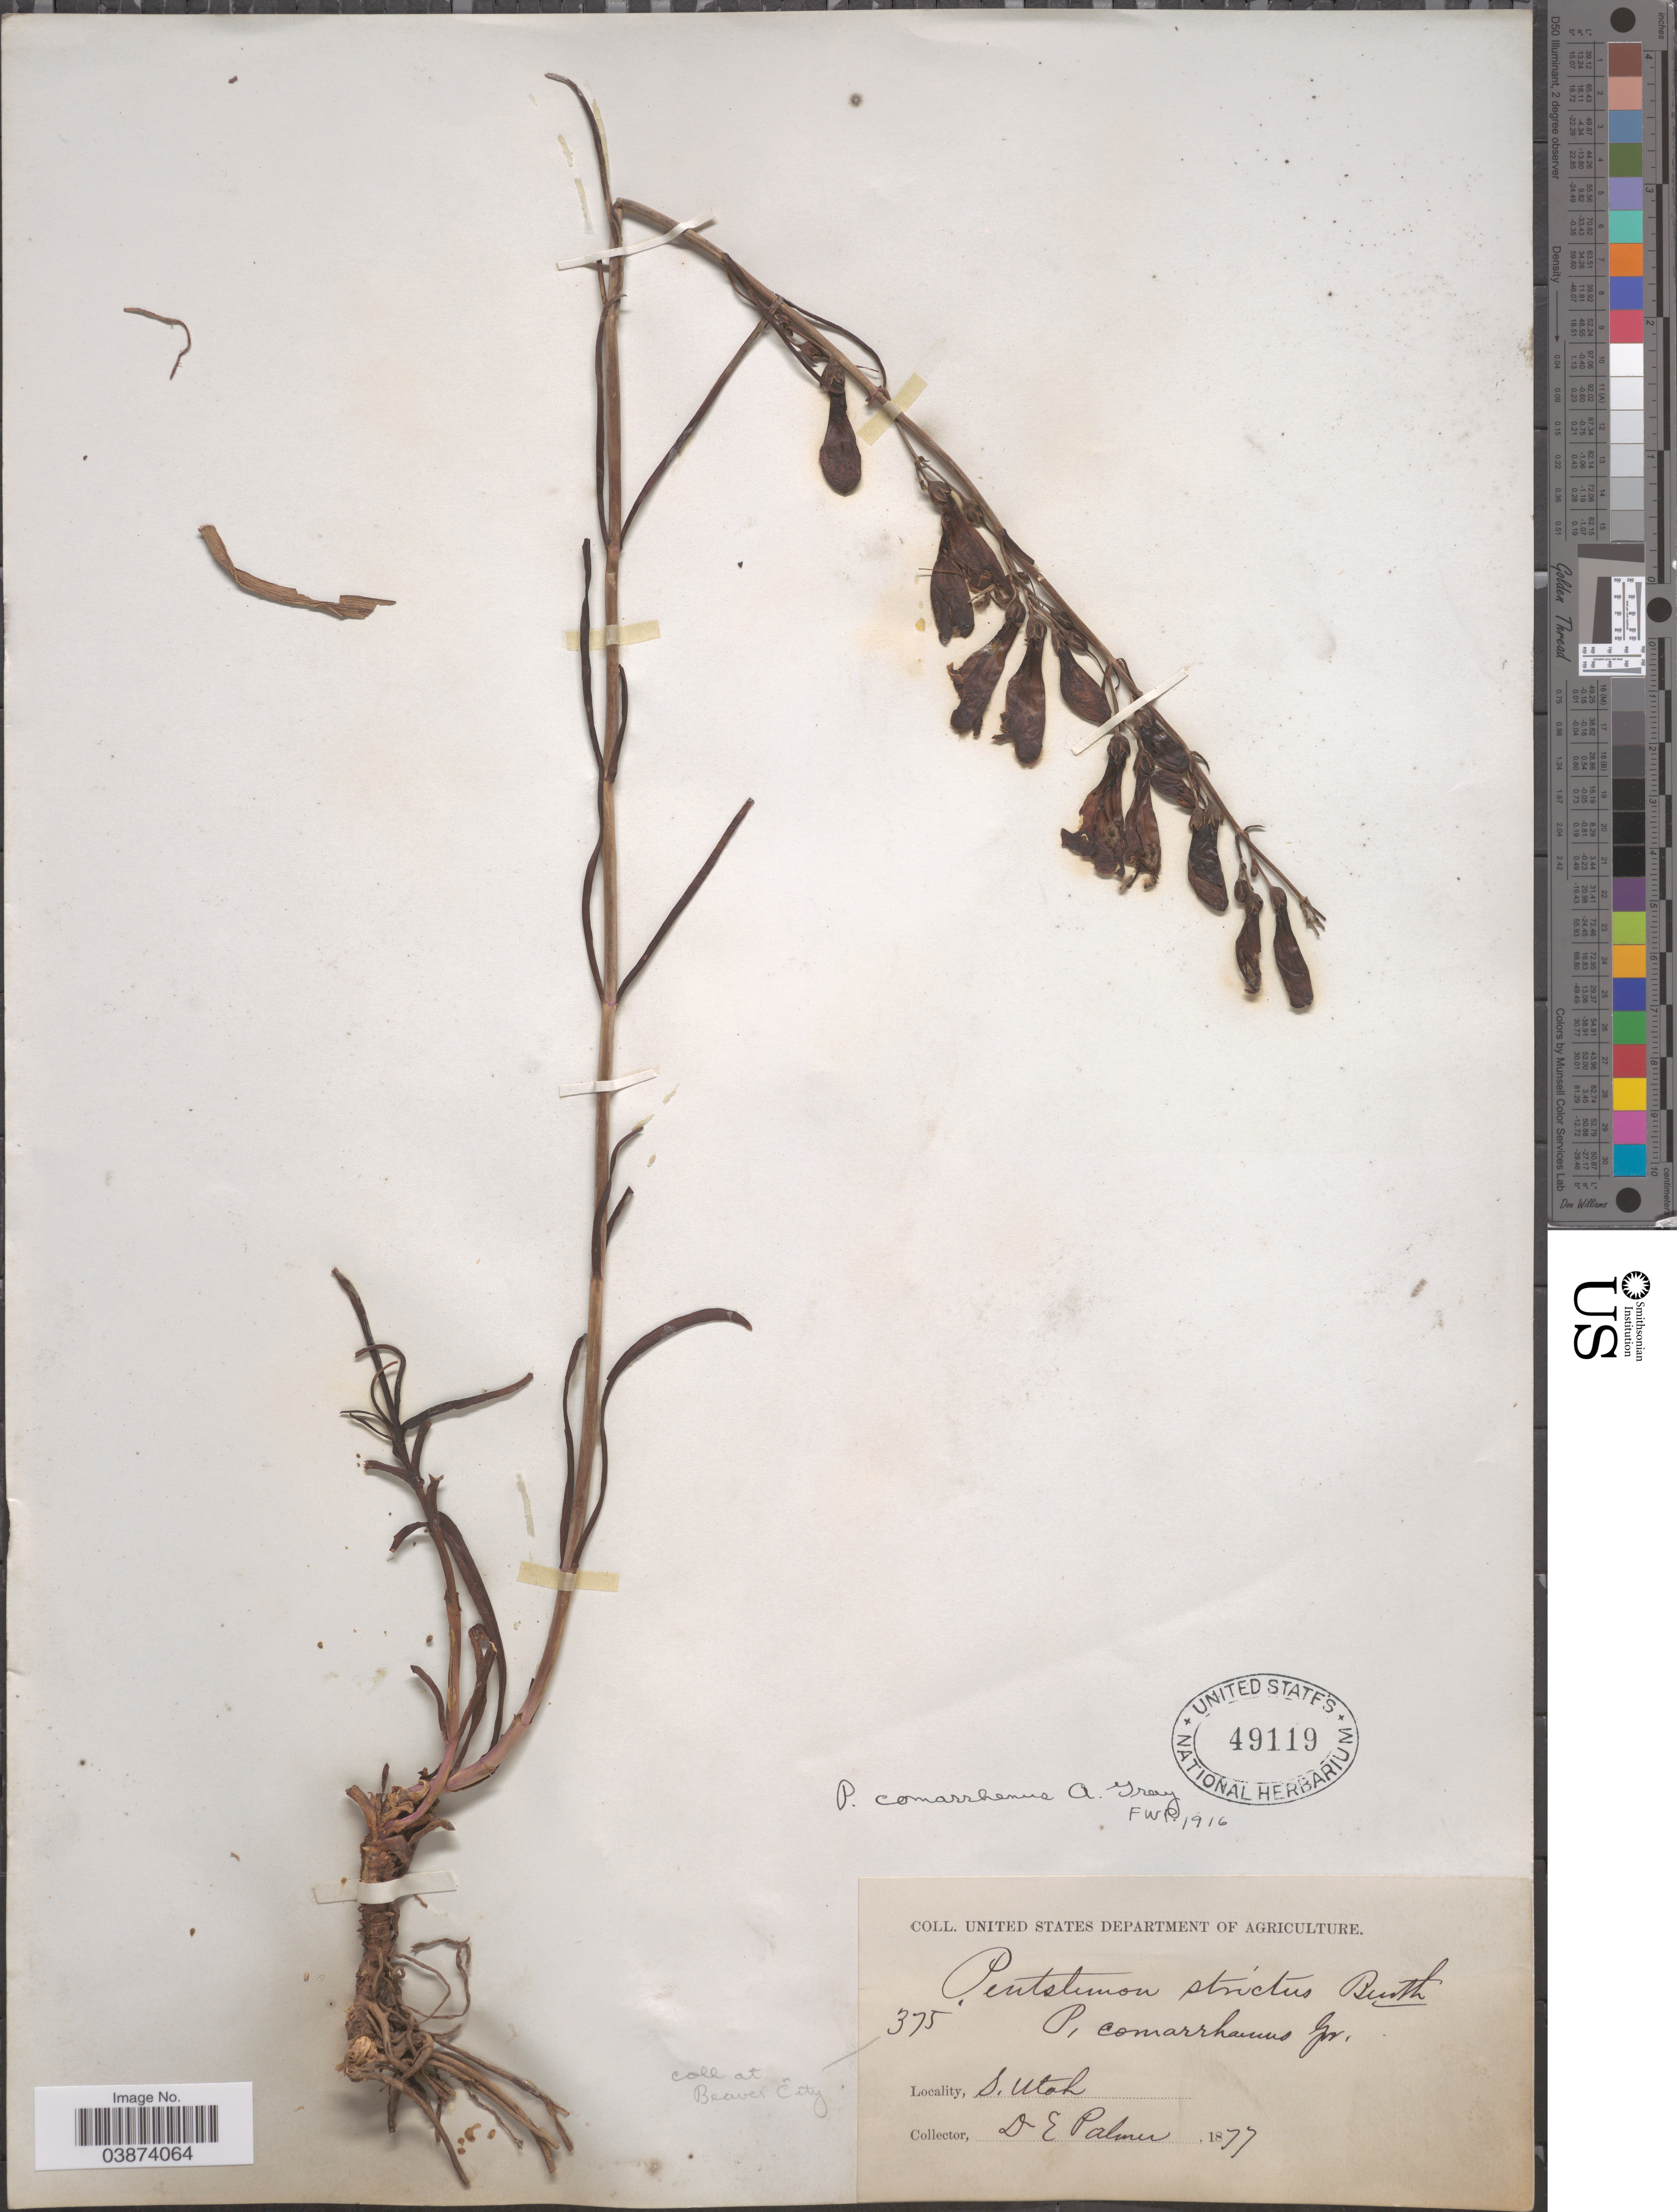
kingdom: Plantae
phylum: Tracheophyta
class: Magnoliopsida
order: Lamiales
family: Plantaginaceae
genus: Penstemon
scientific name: Penstemon comarrhenus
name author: A. Gray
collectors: E. Palmer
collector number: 375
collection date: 1877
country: United States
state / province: Utah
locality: Beaver City. S. Utah.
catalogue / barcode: US 49119